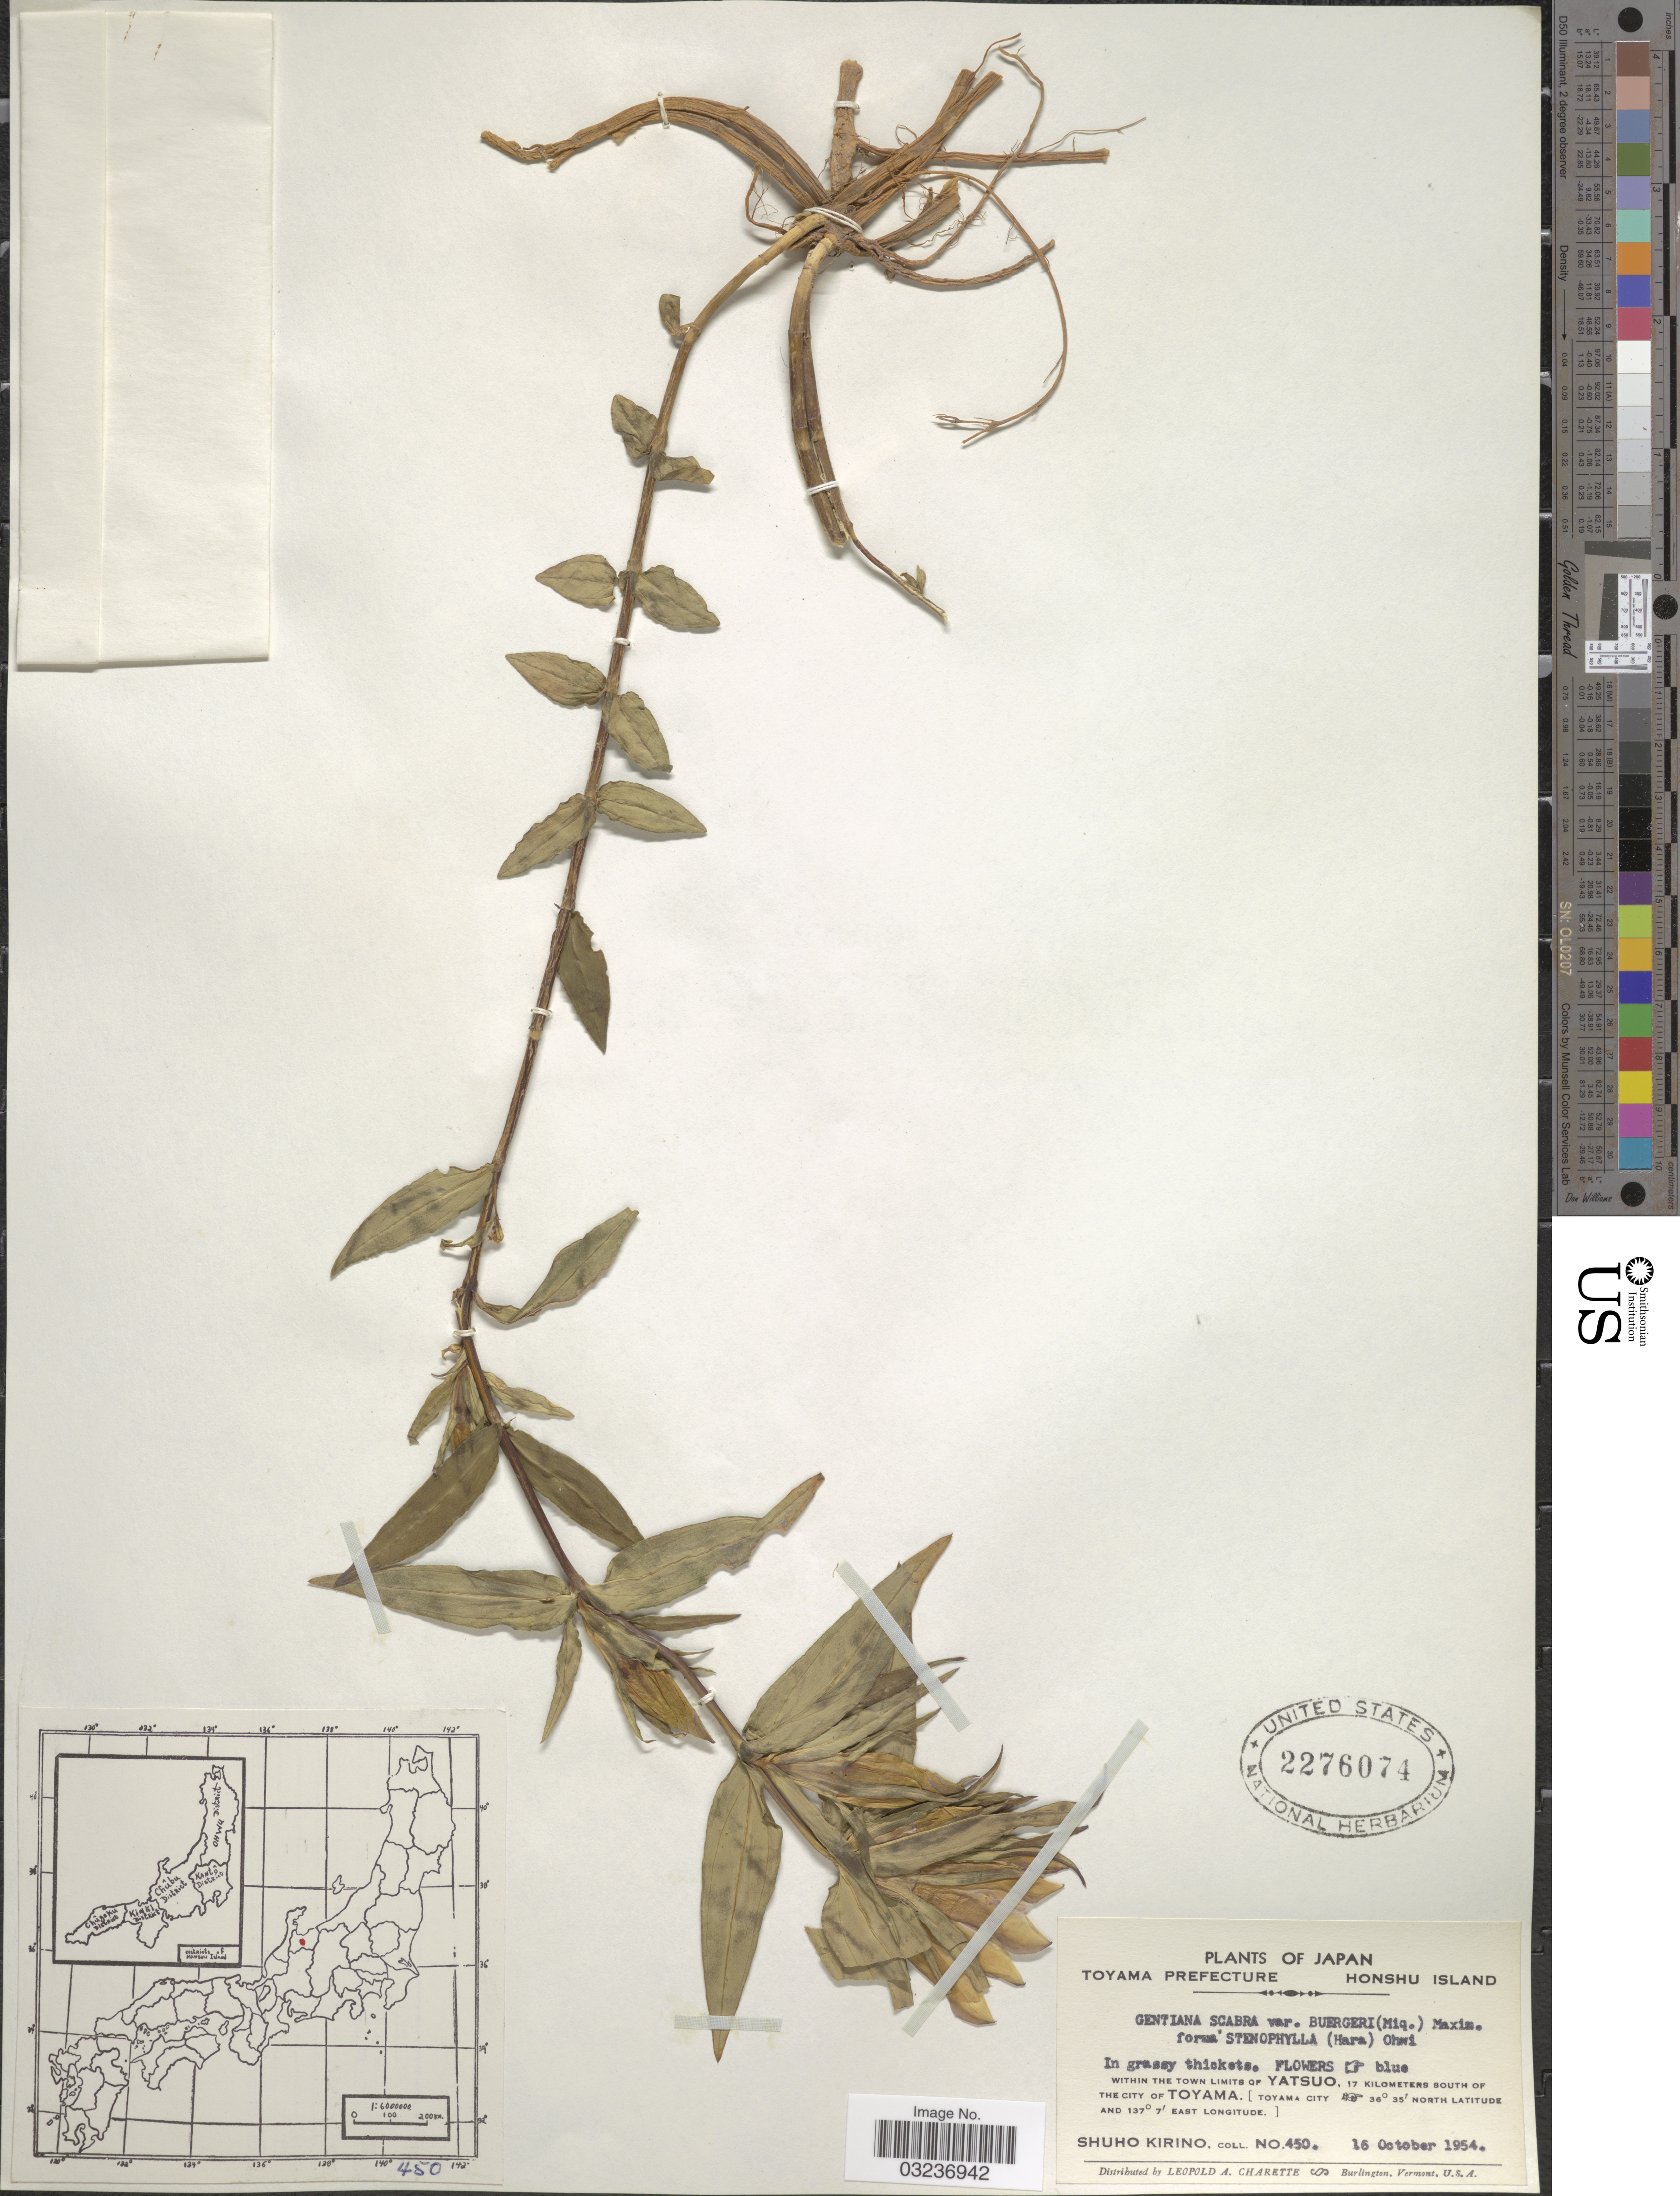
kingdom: Plantae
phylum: Tracheophyta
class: Magnoliopsida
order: Gentianales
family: Gentianaceae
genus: Gentiana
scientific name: Gentiana scabra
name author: Bunge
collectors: S. Kirino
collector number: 450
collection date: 1954-10-16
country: Japan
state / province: Toyama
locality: Toyama Prefecture, Honshu Island, Within The Town Limits of Yatsuo, 17 Kilometers South of The City of Toyama, [Toyama City].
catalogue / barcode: US 2276074